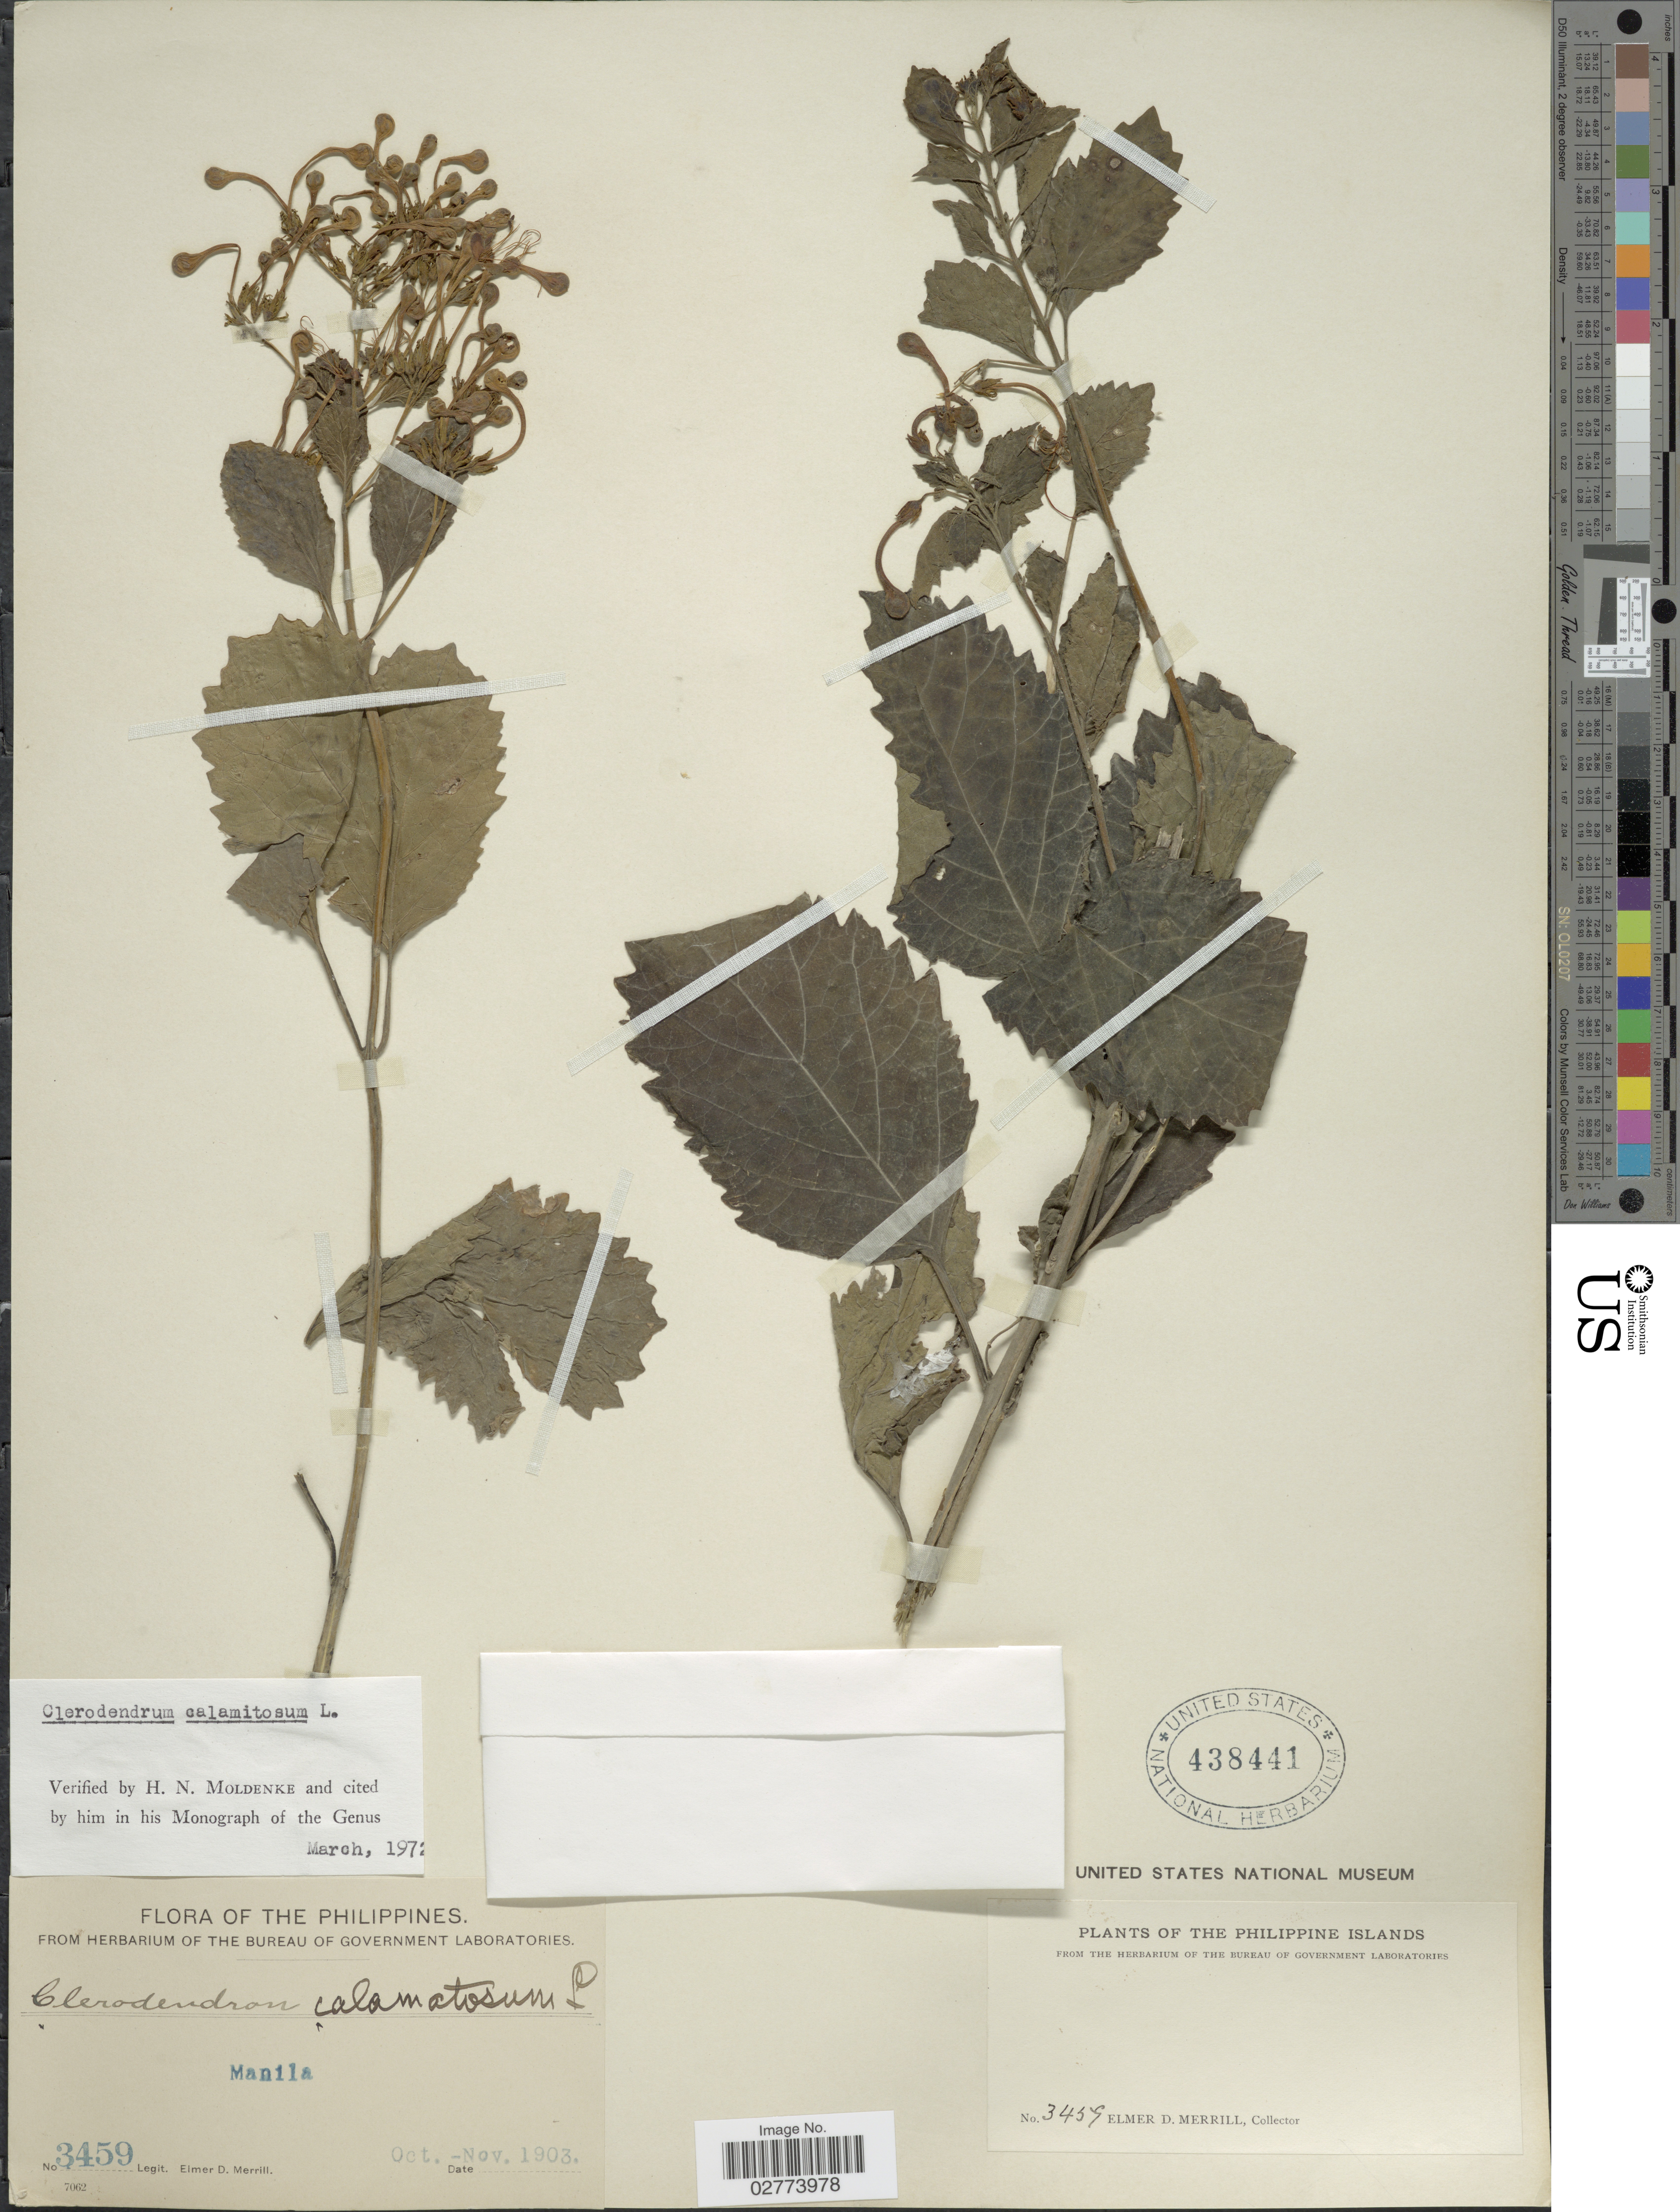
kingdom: Plantae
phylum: Tracheophyta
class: Magnoliopsida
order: Lamiales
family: Lamiaceae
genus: Clerodendrum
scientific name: Clerodendrum calamitosum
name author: L.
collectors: E. D. Merrill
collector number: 3459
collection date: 1903-10/1903-11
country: Philippines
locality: Philippine Islands. Manila.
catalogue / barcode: US 438441